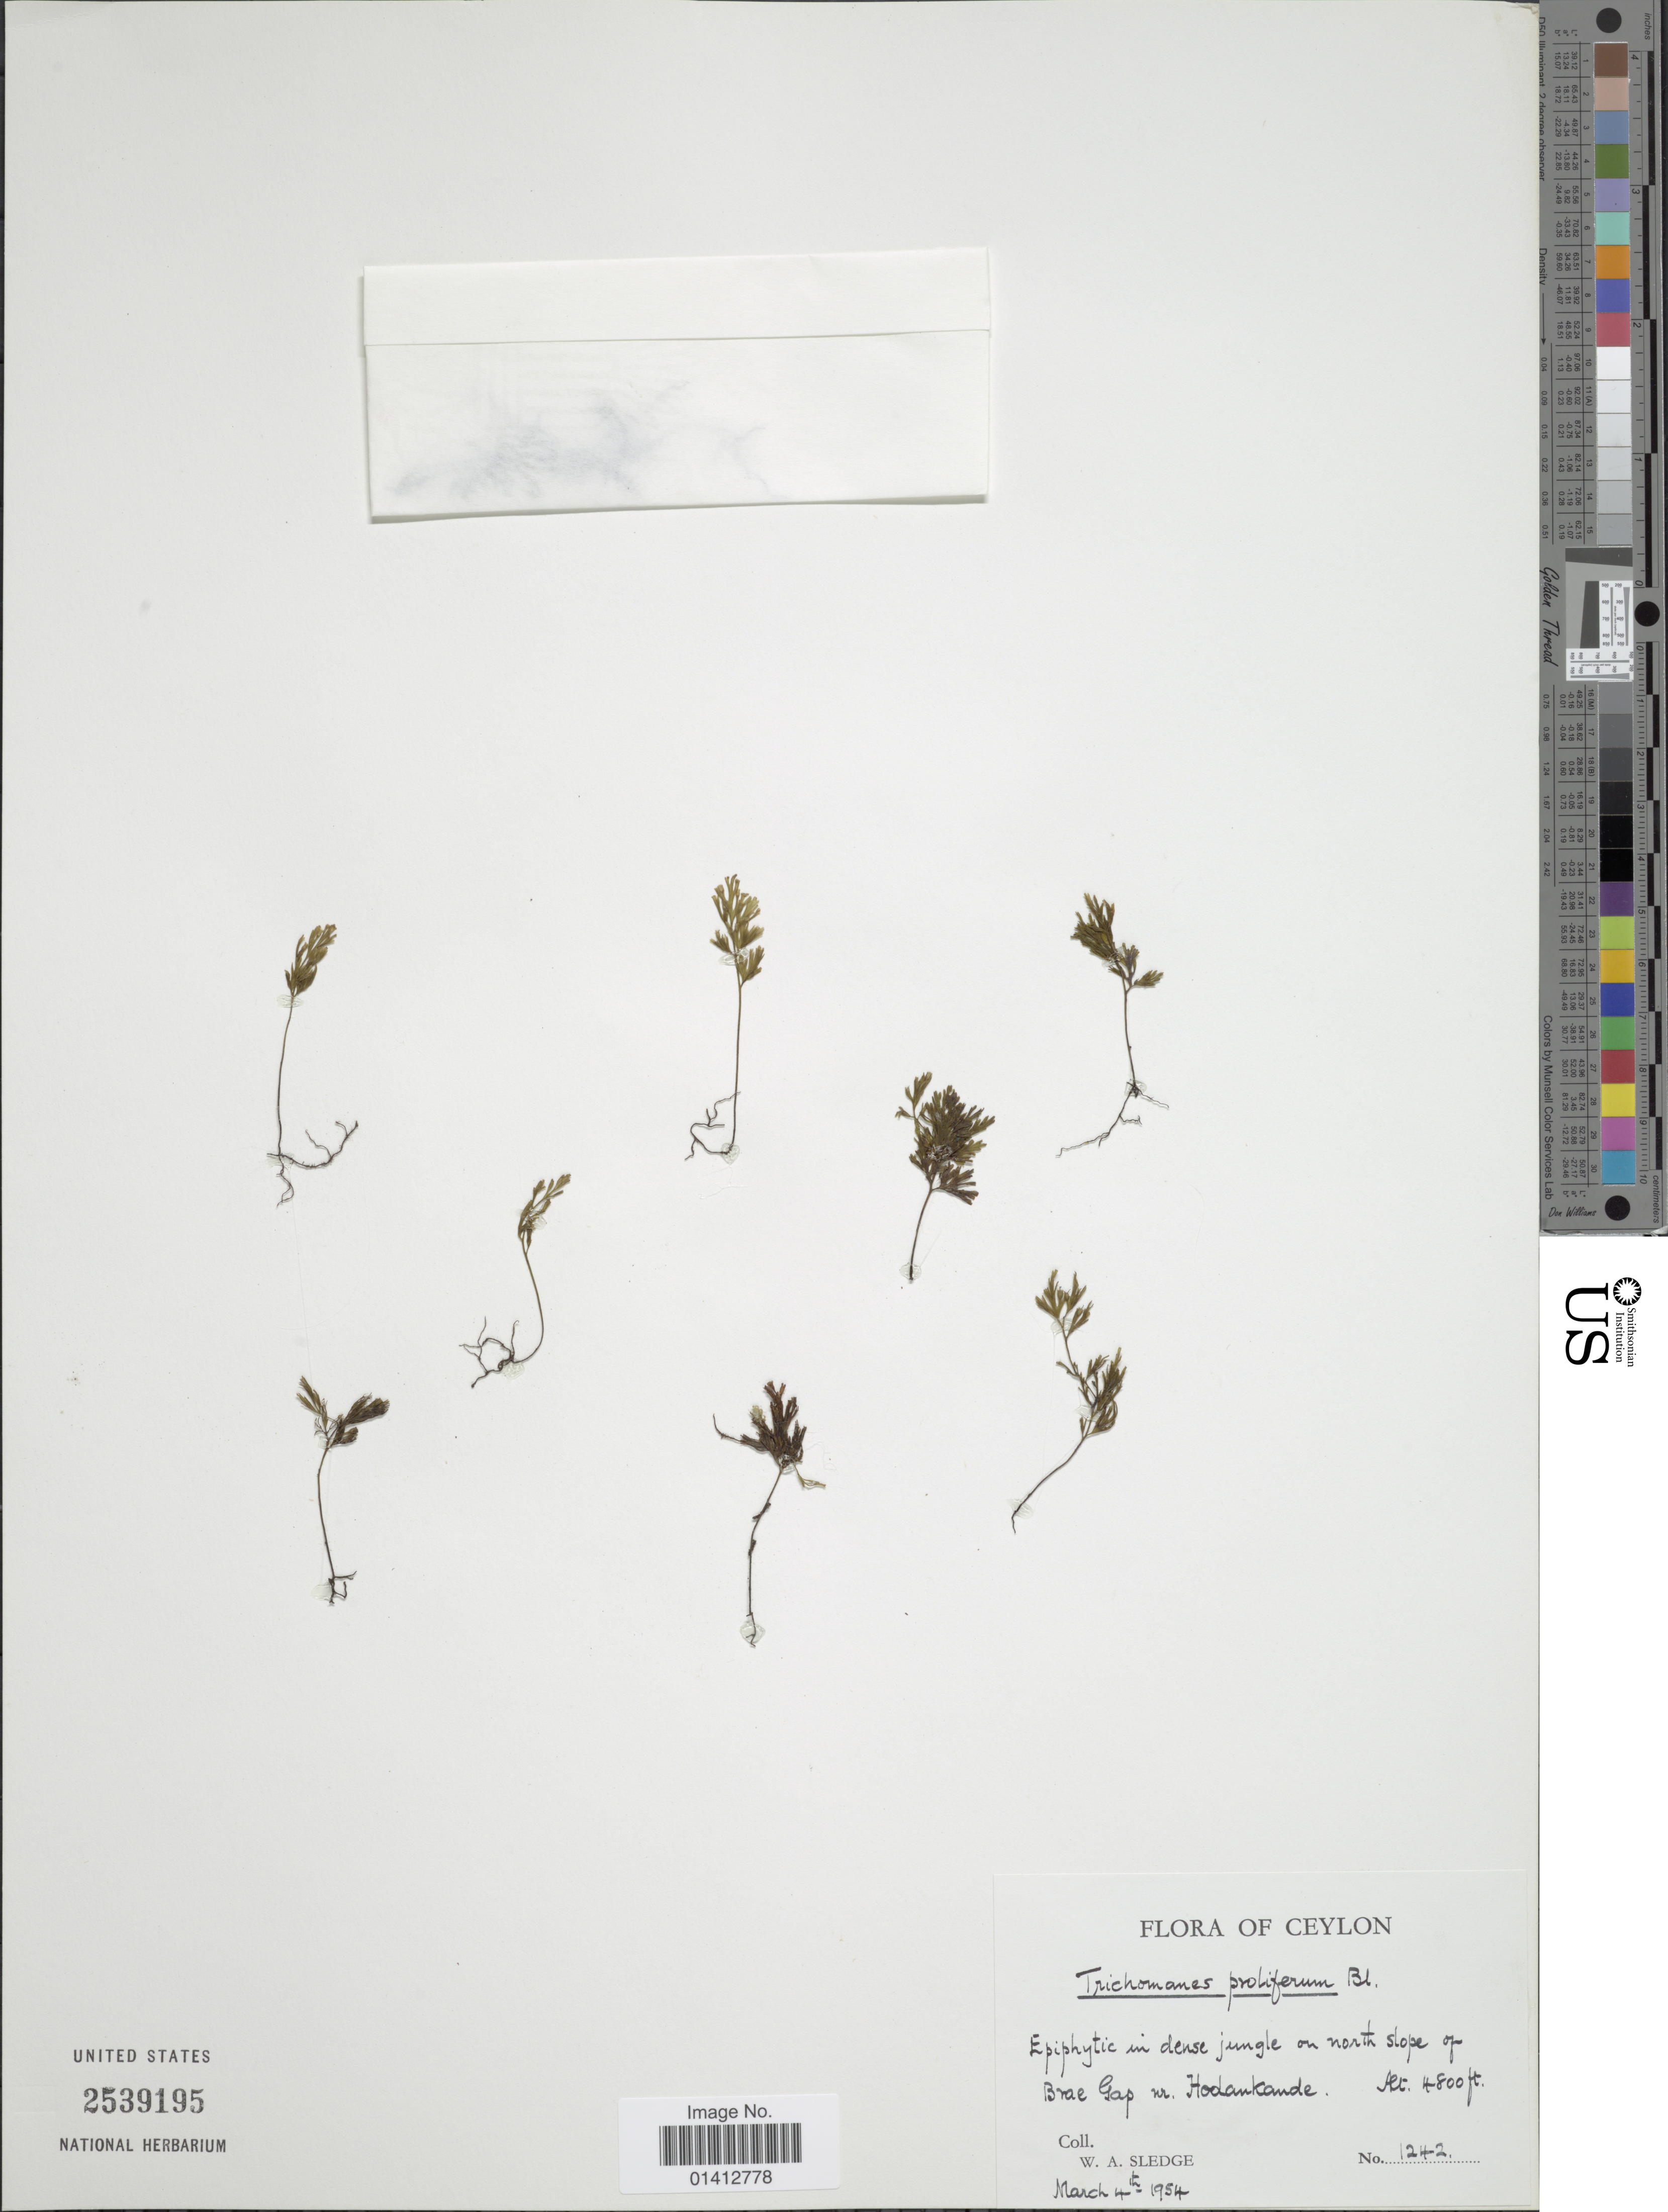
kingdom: Plantae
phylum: Tracheophyta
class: Polypodiopsida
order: Hymenophyllales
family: Hymenophyllaceae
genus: Crepidomanes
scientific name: Crepidomanes proliferum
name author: (Blume) Bostock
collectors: W. A. Sledge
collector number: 1242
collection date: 1954-03-04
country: Sri Lanka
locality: Ceylon, Brae Gap nr. Hodankande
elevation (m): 1463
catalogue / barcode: US 2539195